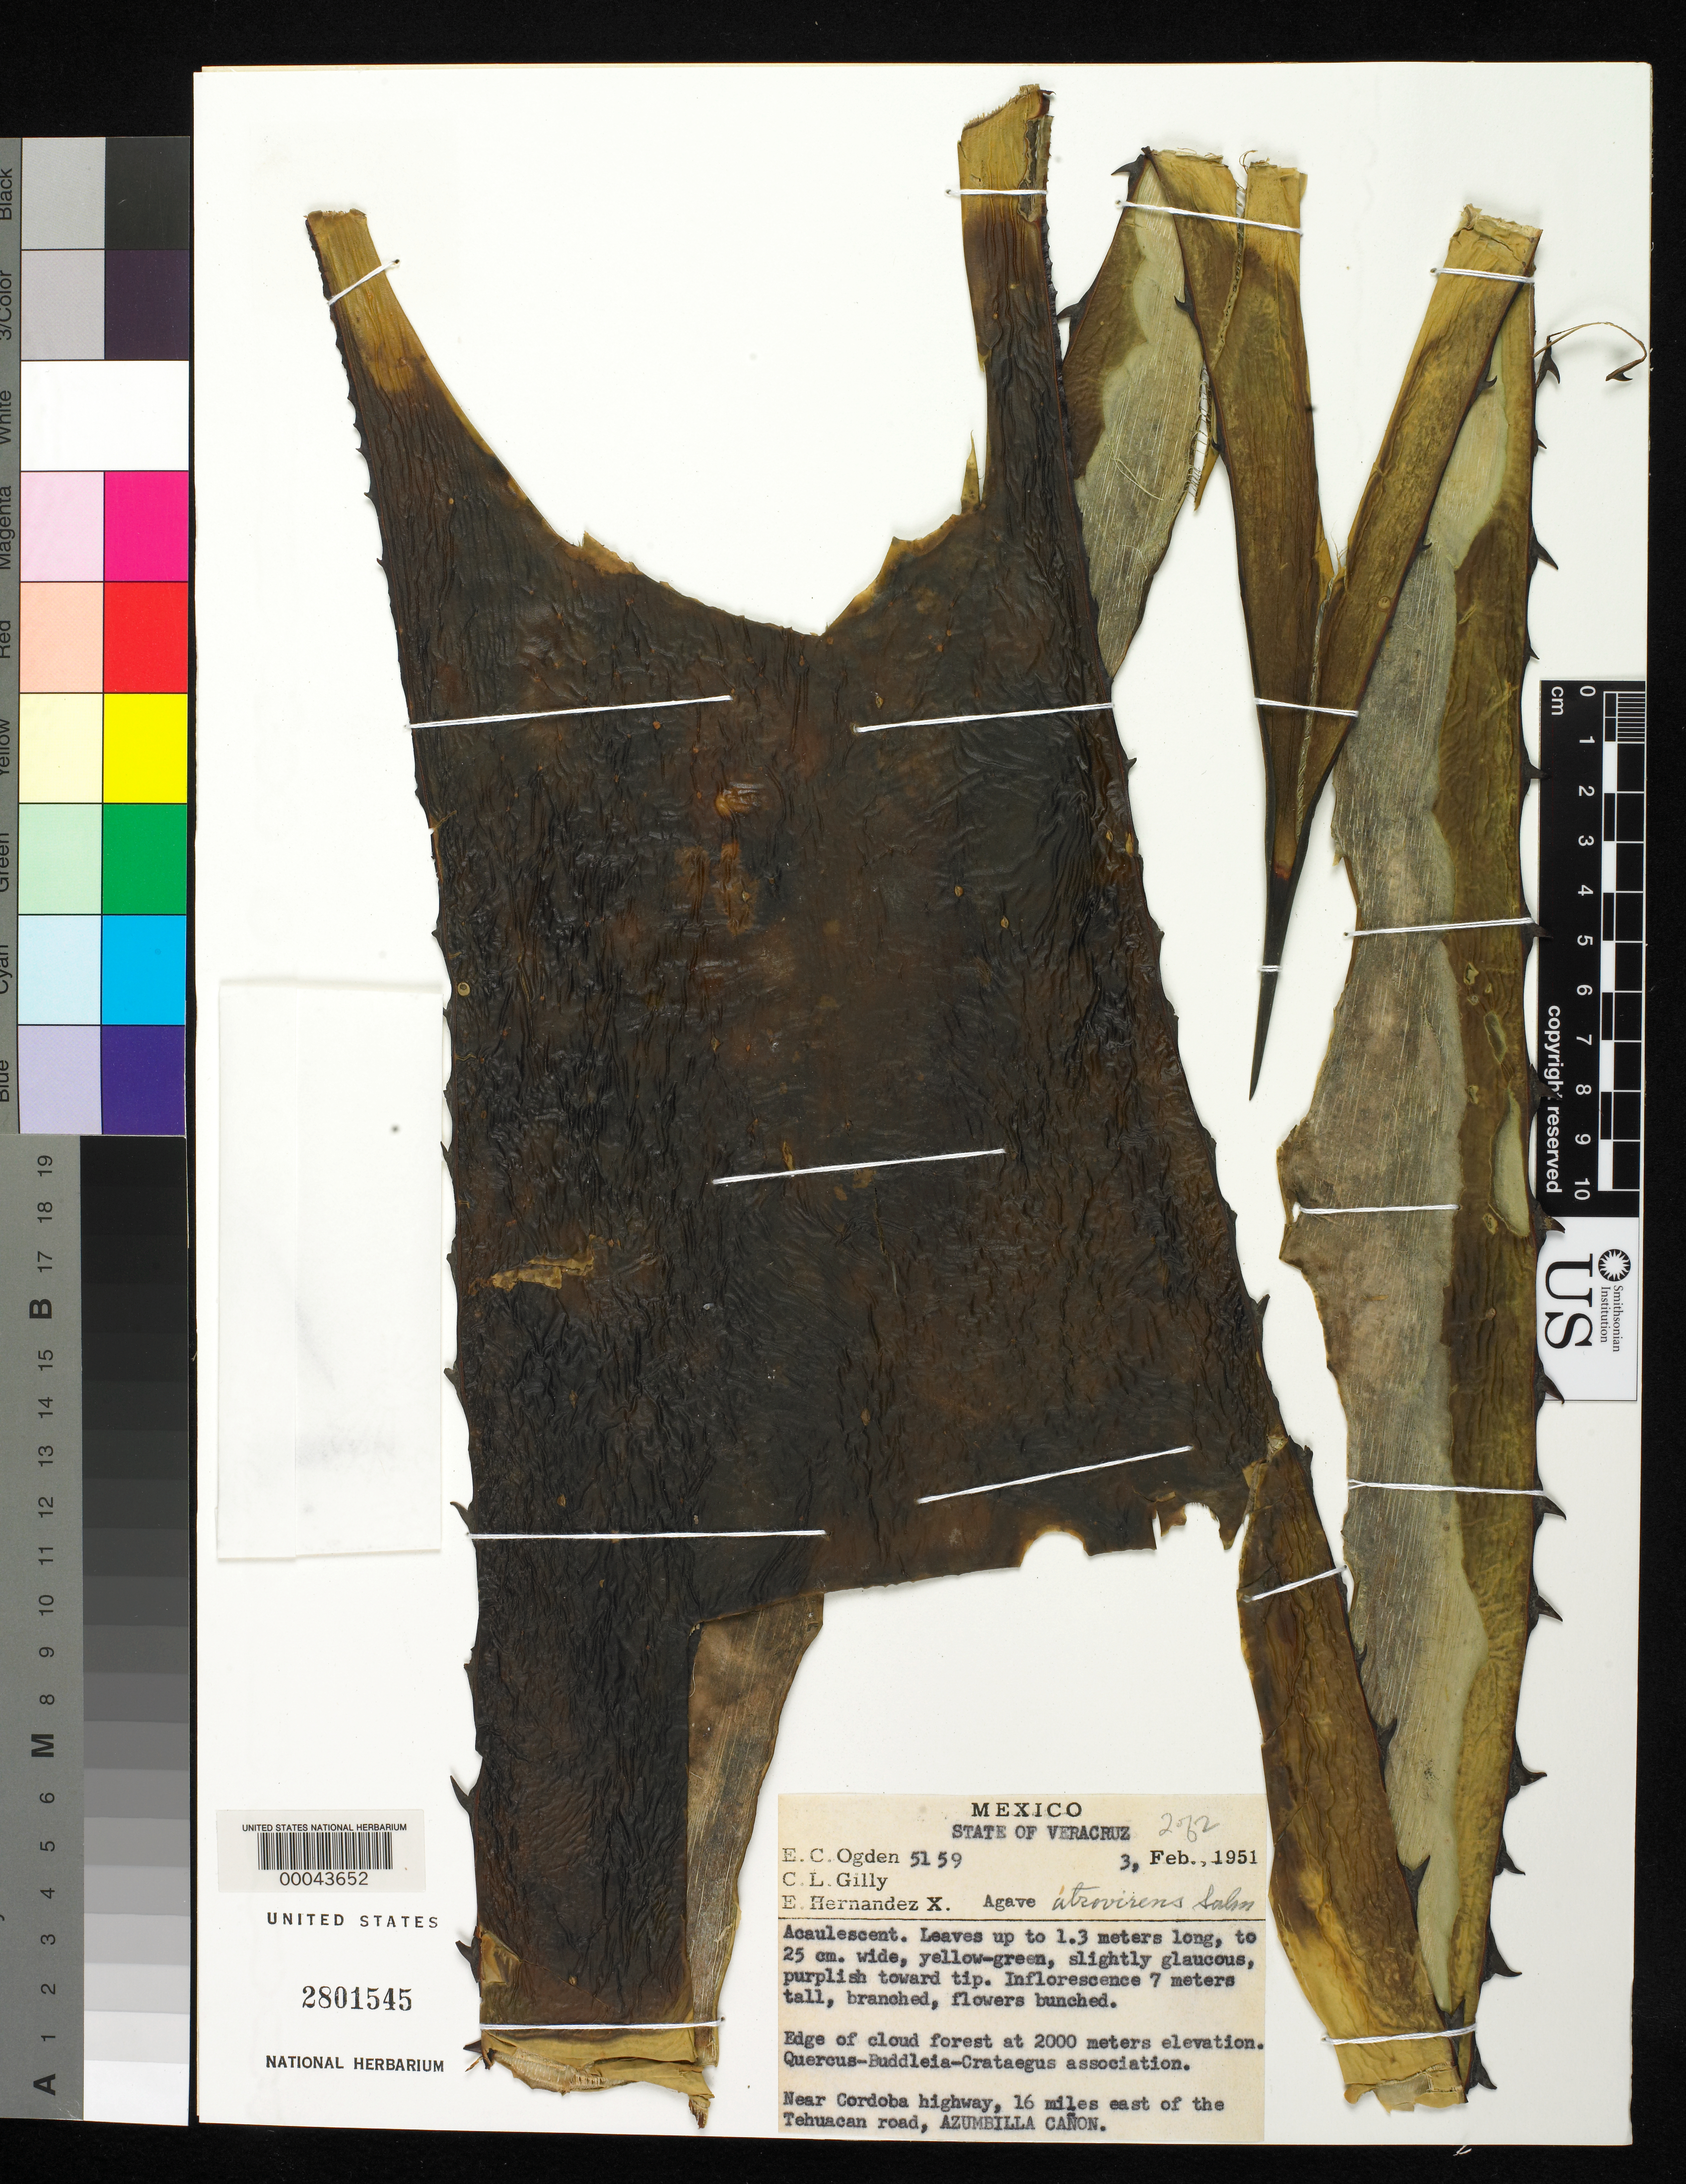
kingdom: Plantae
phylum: Tracheophyta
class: Liliopsida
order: Asparagales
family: Asparagaceae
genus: Agave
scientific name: Agave atrovirens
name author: Karw. in Salm-Dyck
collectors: E. C. Ogden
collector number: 5159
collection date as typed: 03 Feb 1951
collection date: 1951-02-03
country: Mexico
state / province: Veracruz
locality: Near Córdoba highway, 16 mi E of the Tehuacan road, Azumbilla canyon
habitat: Edge of cloud forest.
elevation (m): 610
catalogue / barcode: US 2801545